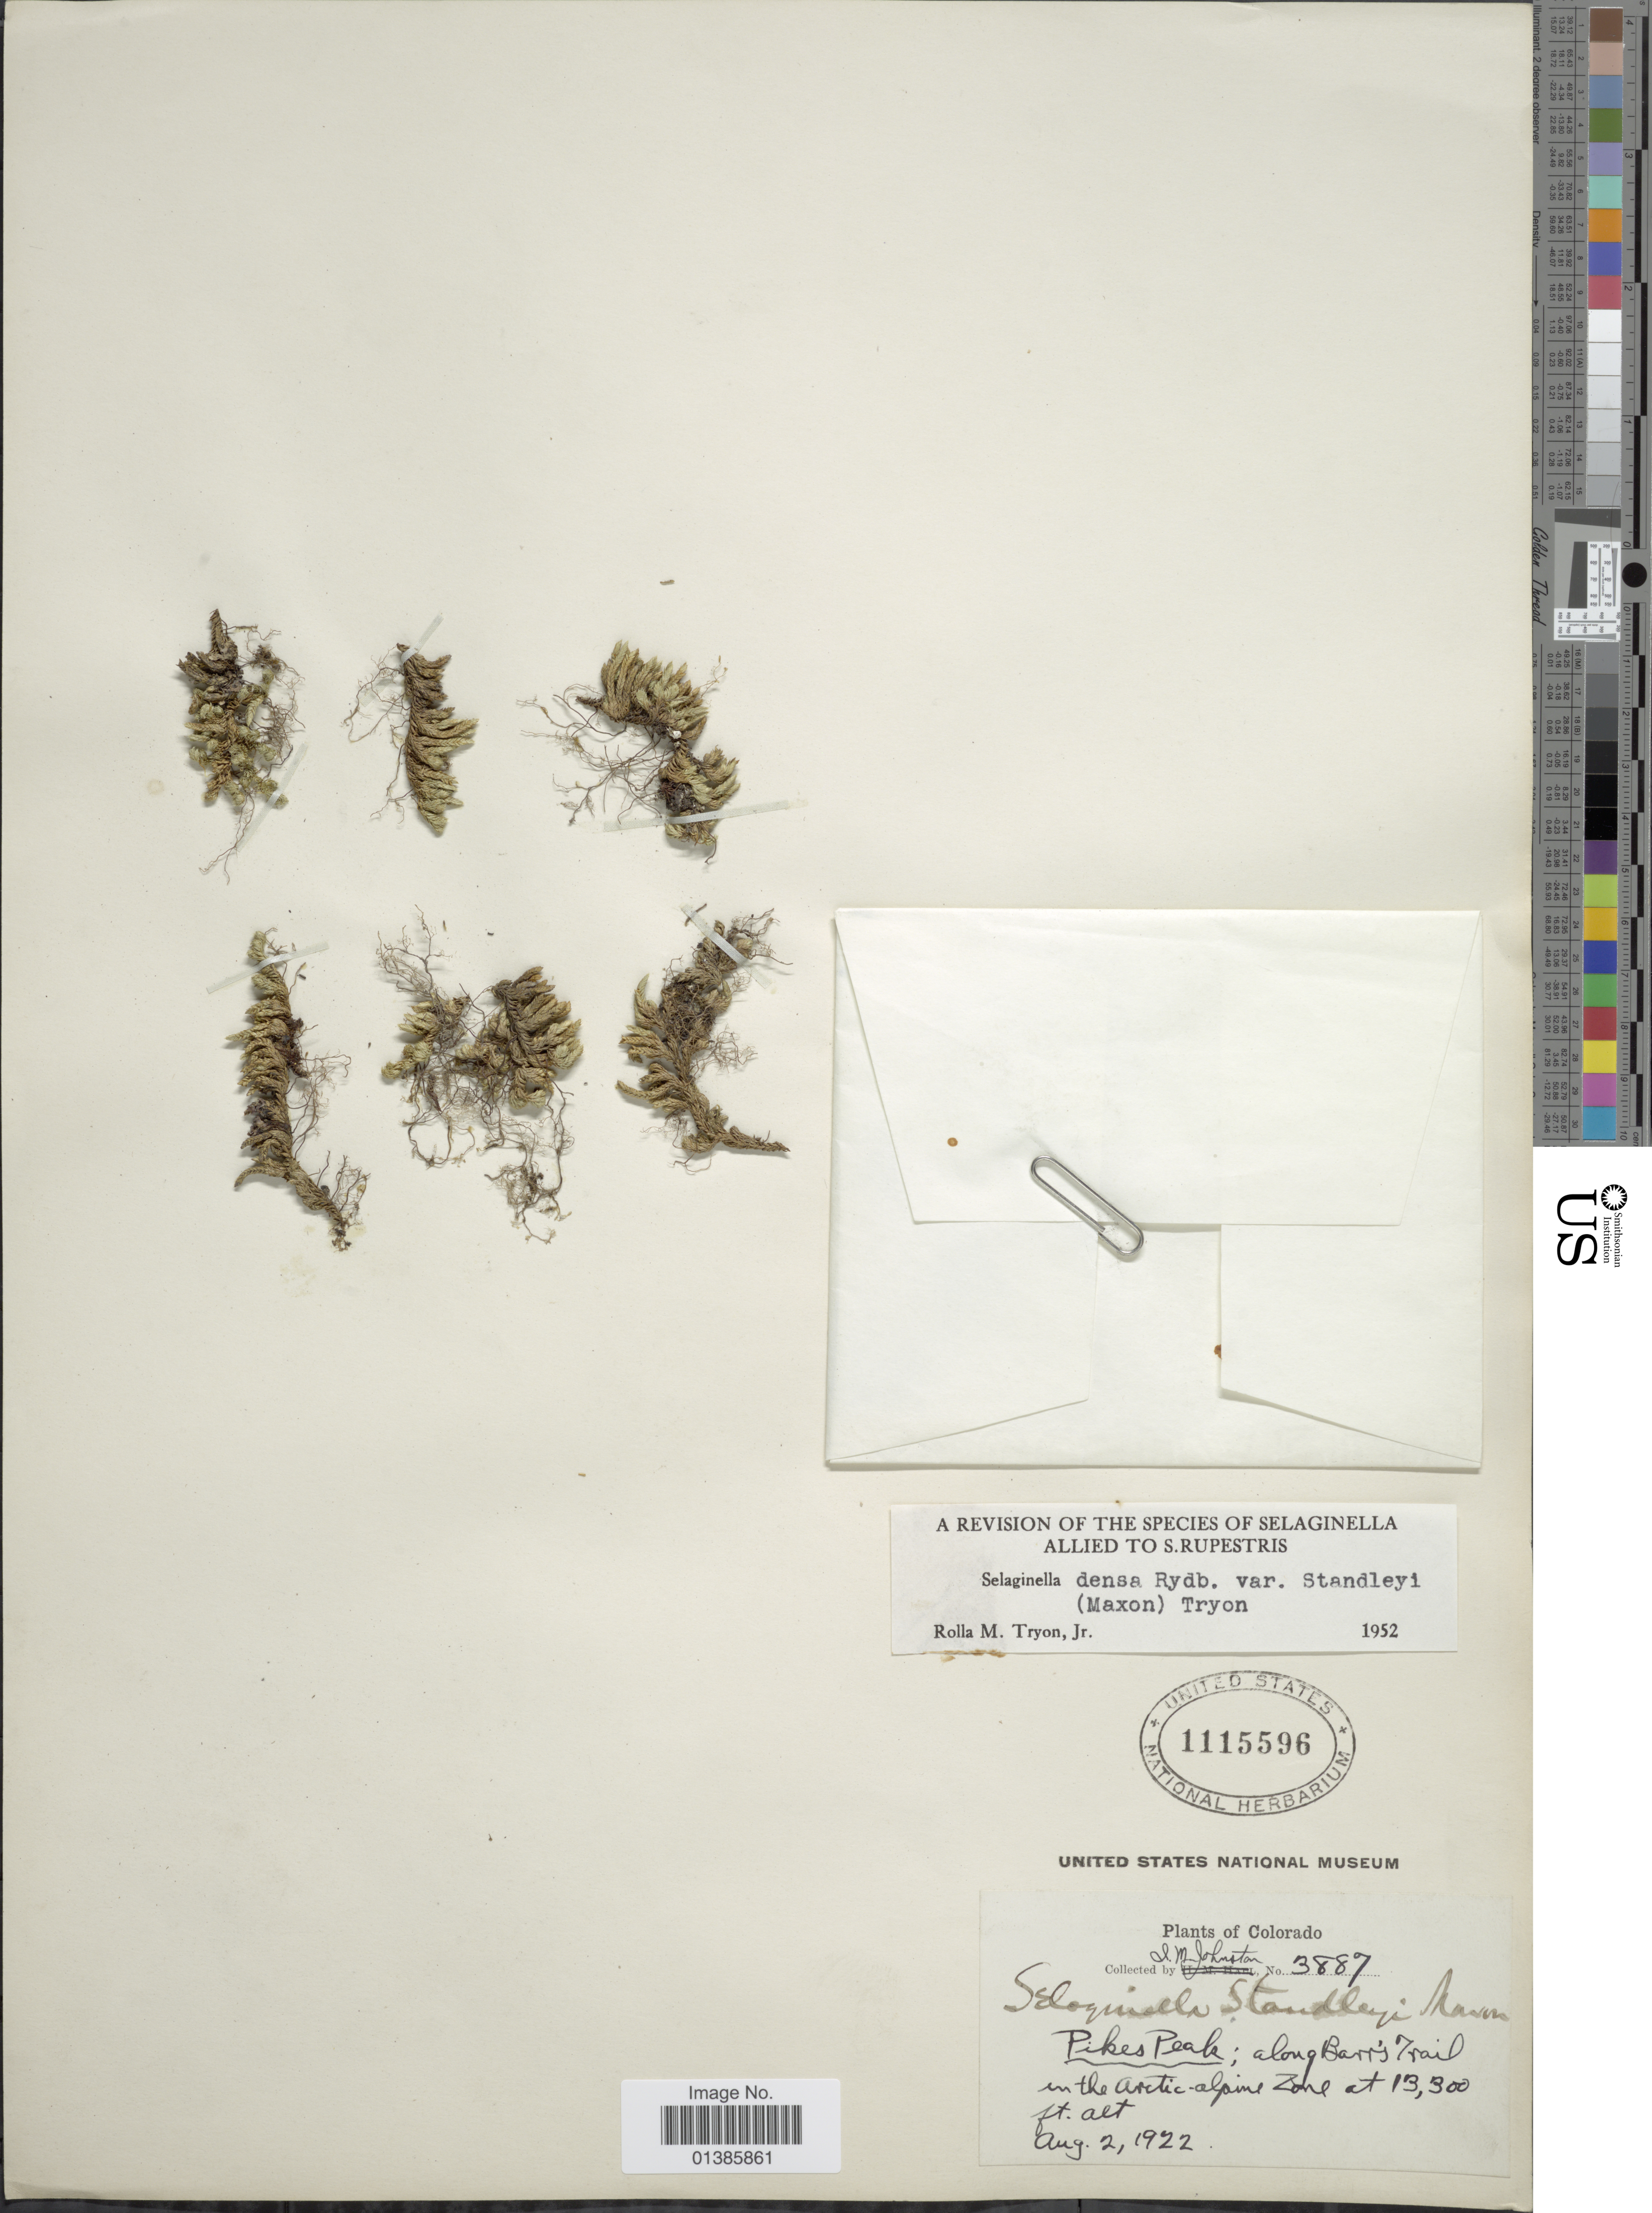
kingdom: Plantae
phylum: Tracheophyta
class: Lycopodiopsida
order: Selaginellales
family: Selaginellaceae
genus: Selaginella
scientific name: Selaginella densa var. standleyi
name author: (Maxon) R.M. Tryon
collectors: I.M. Johnston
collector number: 3887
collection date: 1922-08-02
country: United States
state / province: Colorado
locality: Pikes Peak; along Barr's Trail in the Arctic-alpine Zone.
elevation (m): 4054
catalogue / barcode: US 1115596